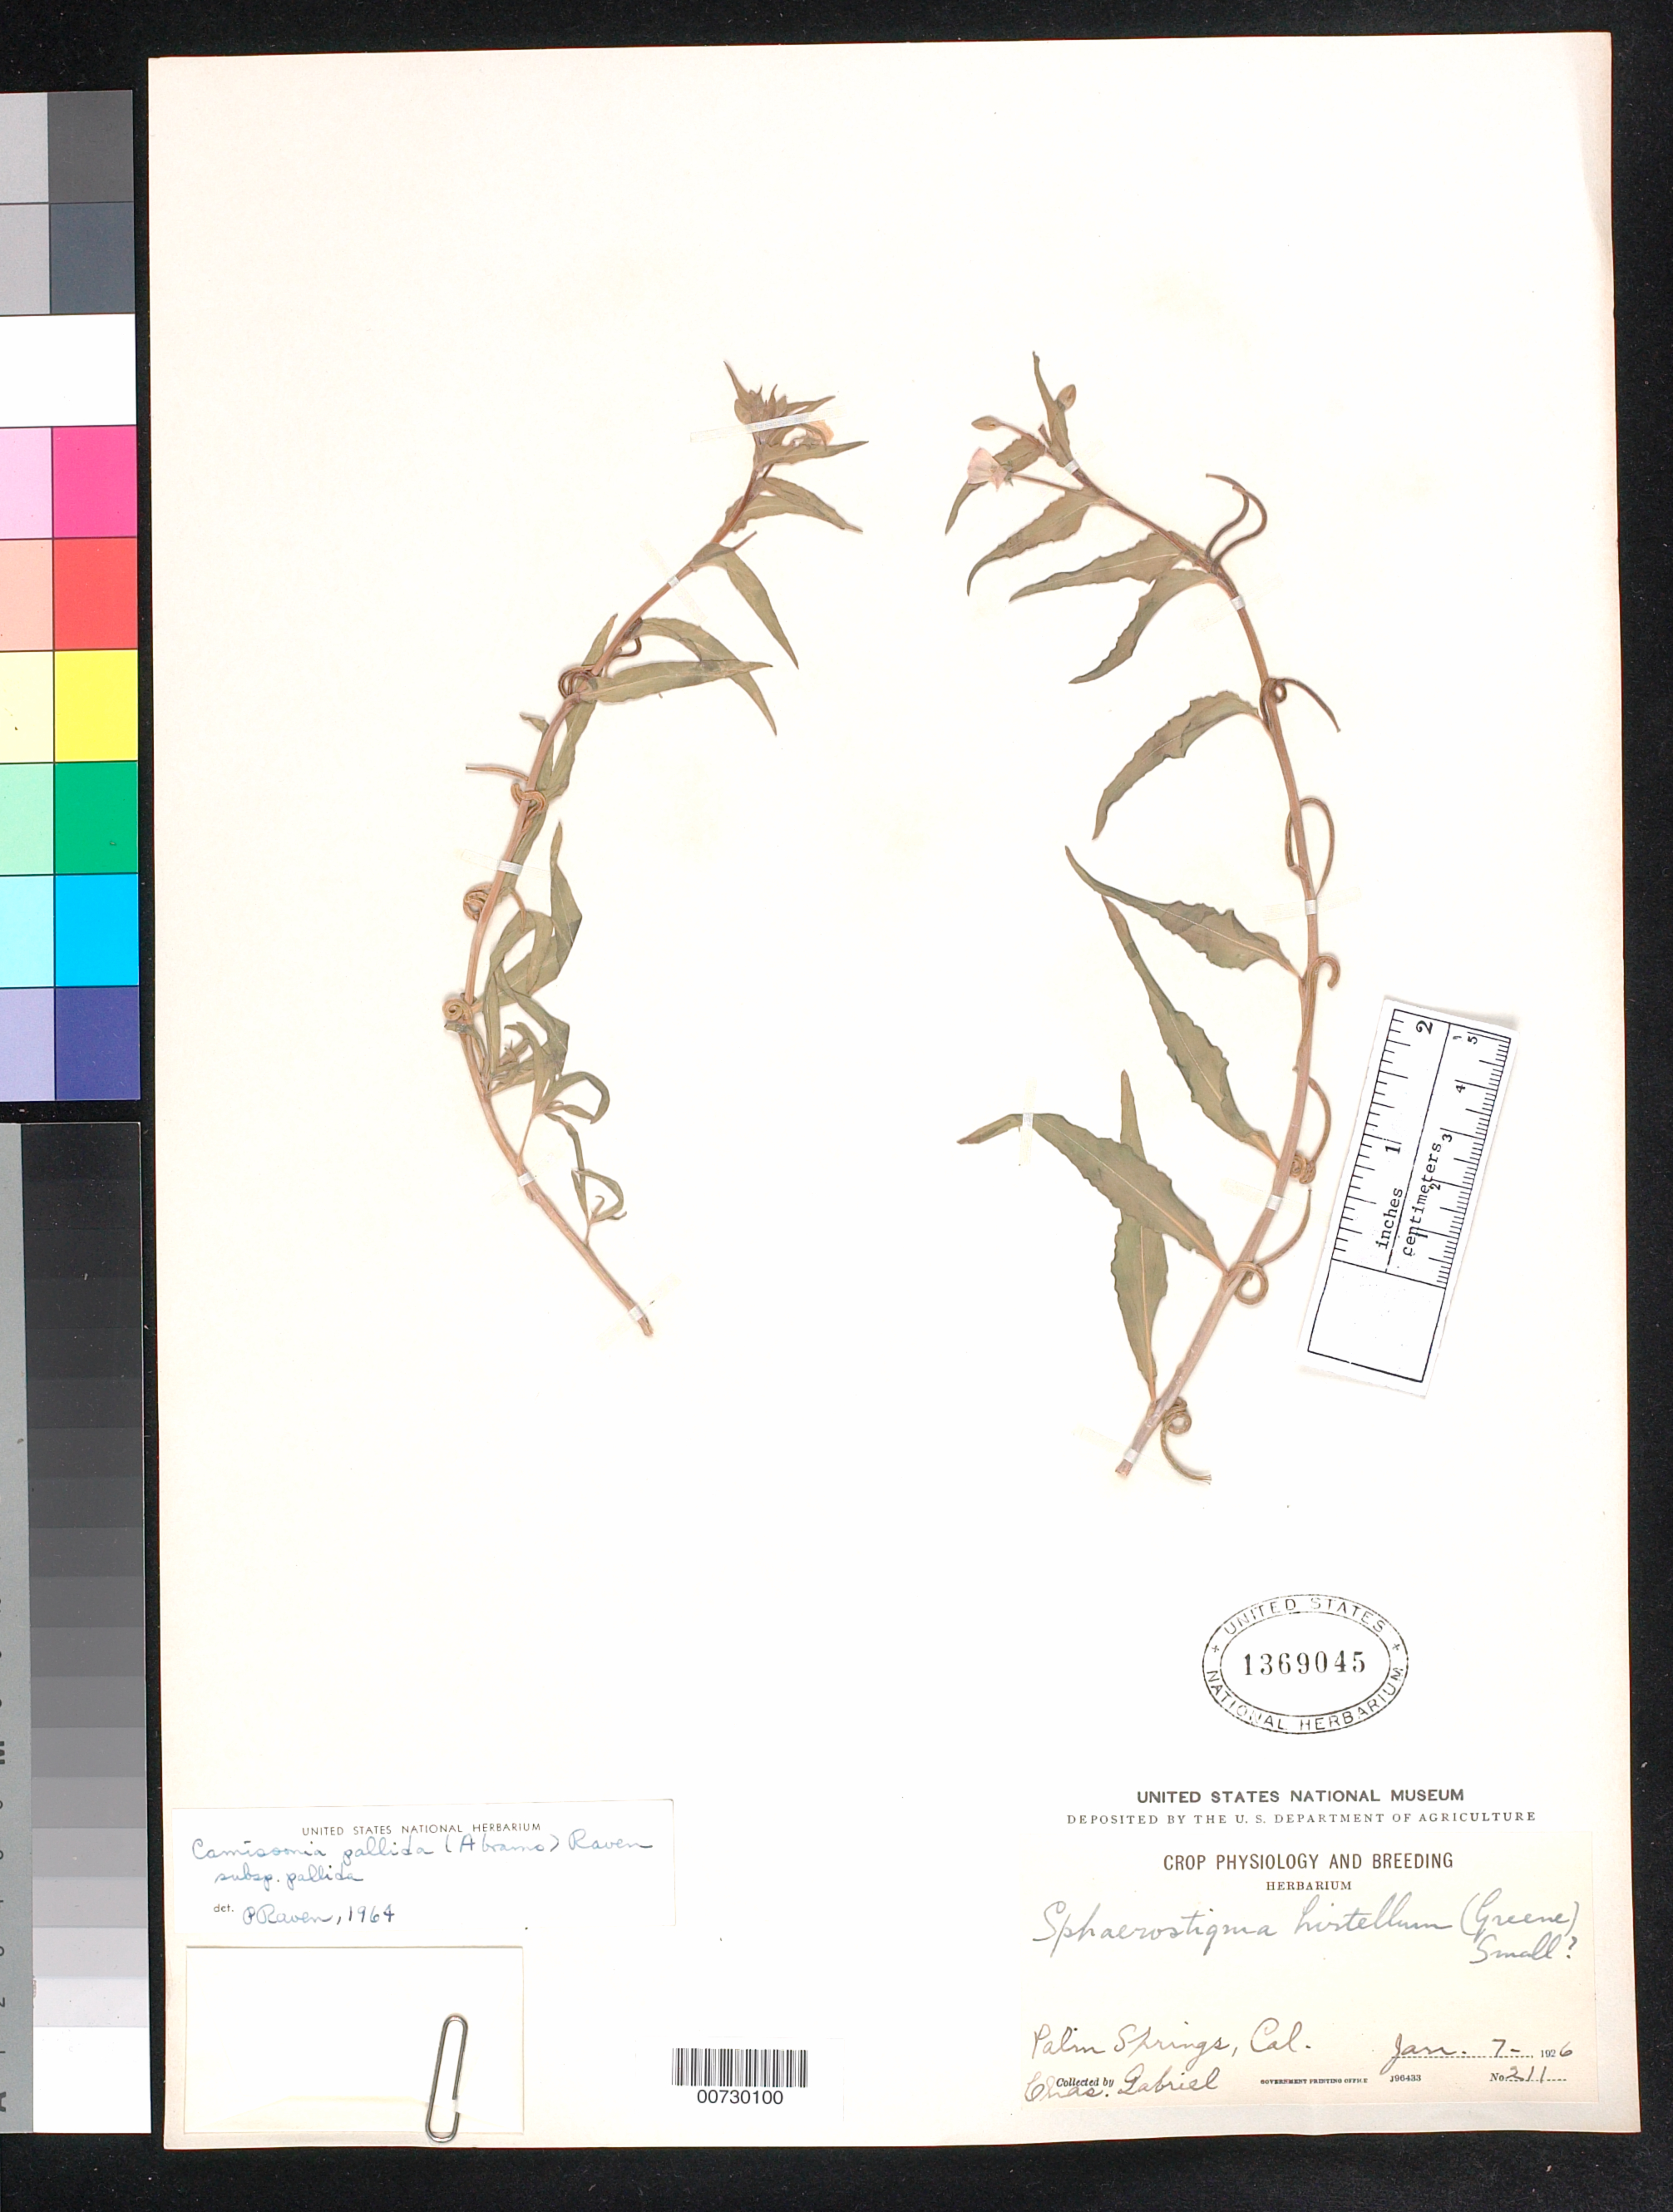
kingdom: Plantae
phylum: Tracheophyta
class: Magnoliopsida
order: Myrtales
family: Onagraceae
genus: Camissoniopsis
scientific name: Camissoniopsis pallida subsp. pallida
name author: (Abrams) W.L. Wagner & Hoch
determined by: Wagner, W. L., (BOT), Smithsonian Institution - National Museum of Natural History (UNITED STATES)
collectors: C. Gabriel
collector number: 211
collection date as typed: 7 Jan 1926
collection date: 1926-01-07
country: United States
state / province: California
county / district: Riverside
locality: Palm Springs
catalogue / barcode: US 1369045